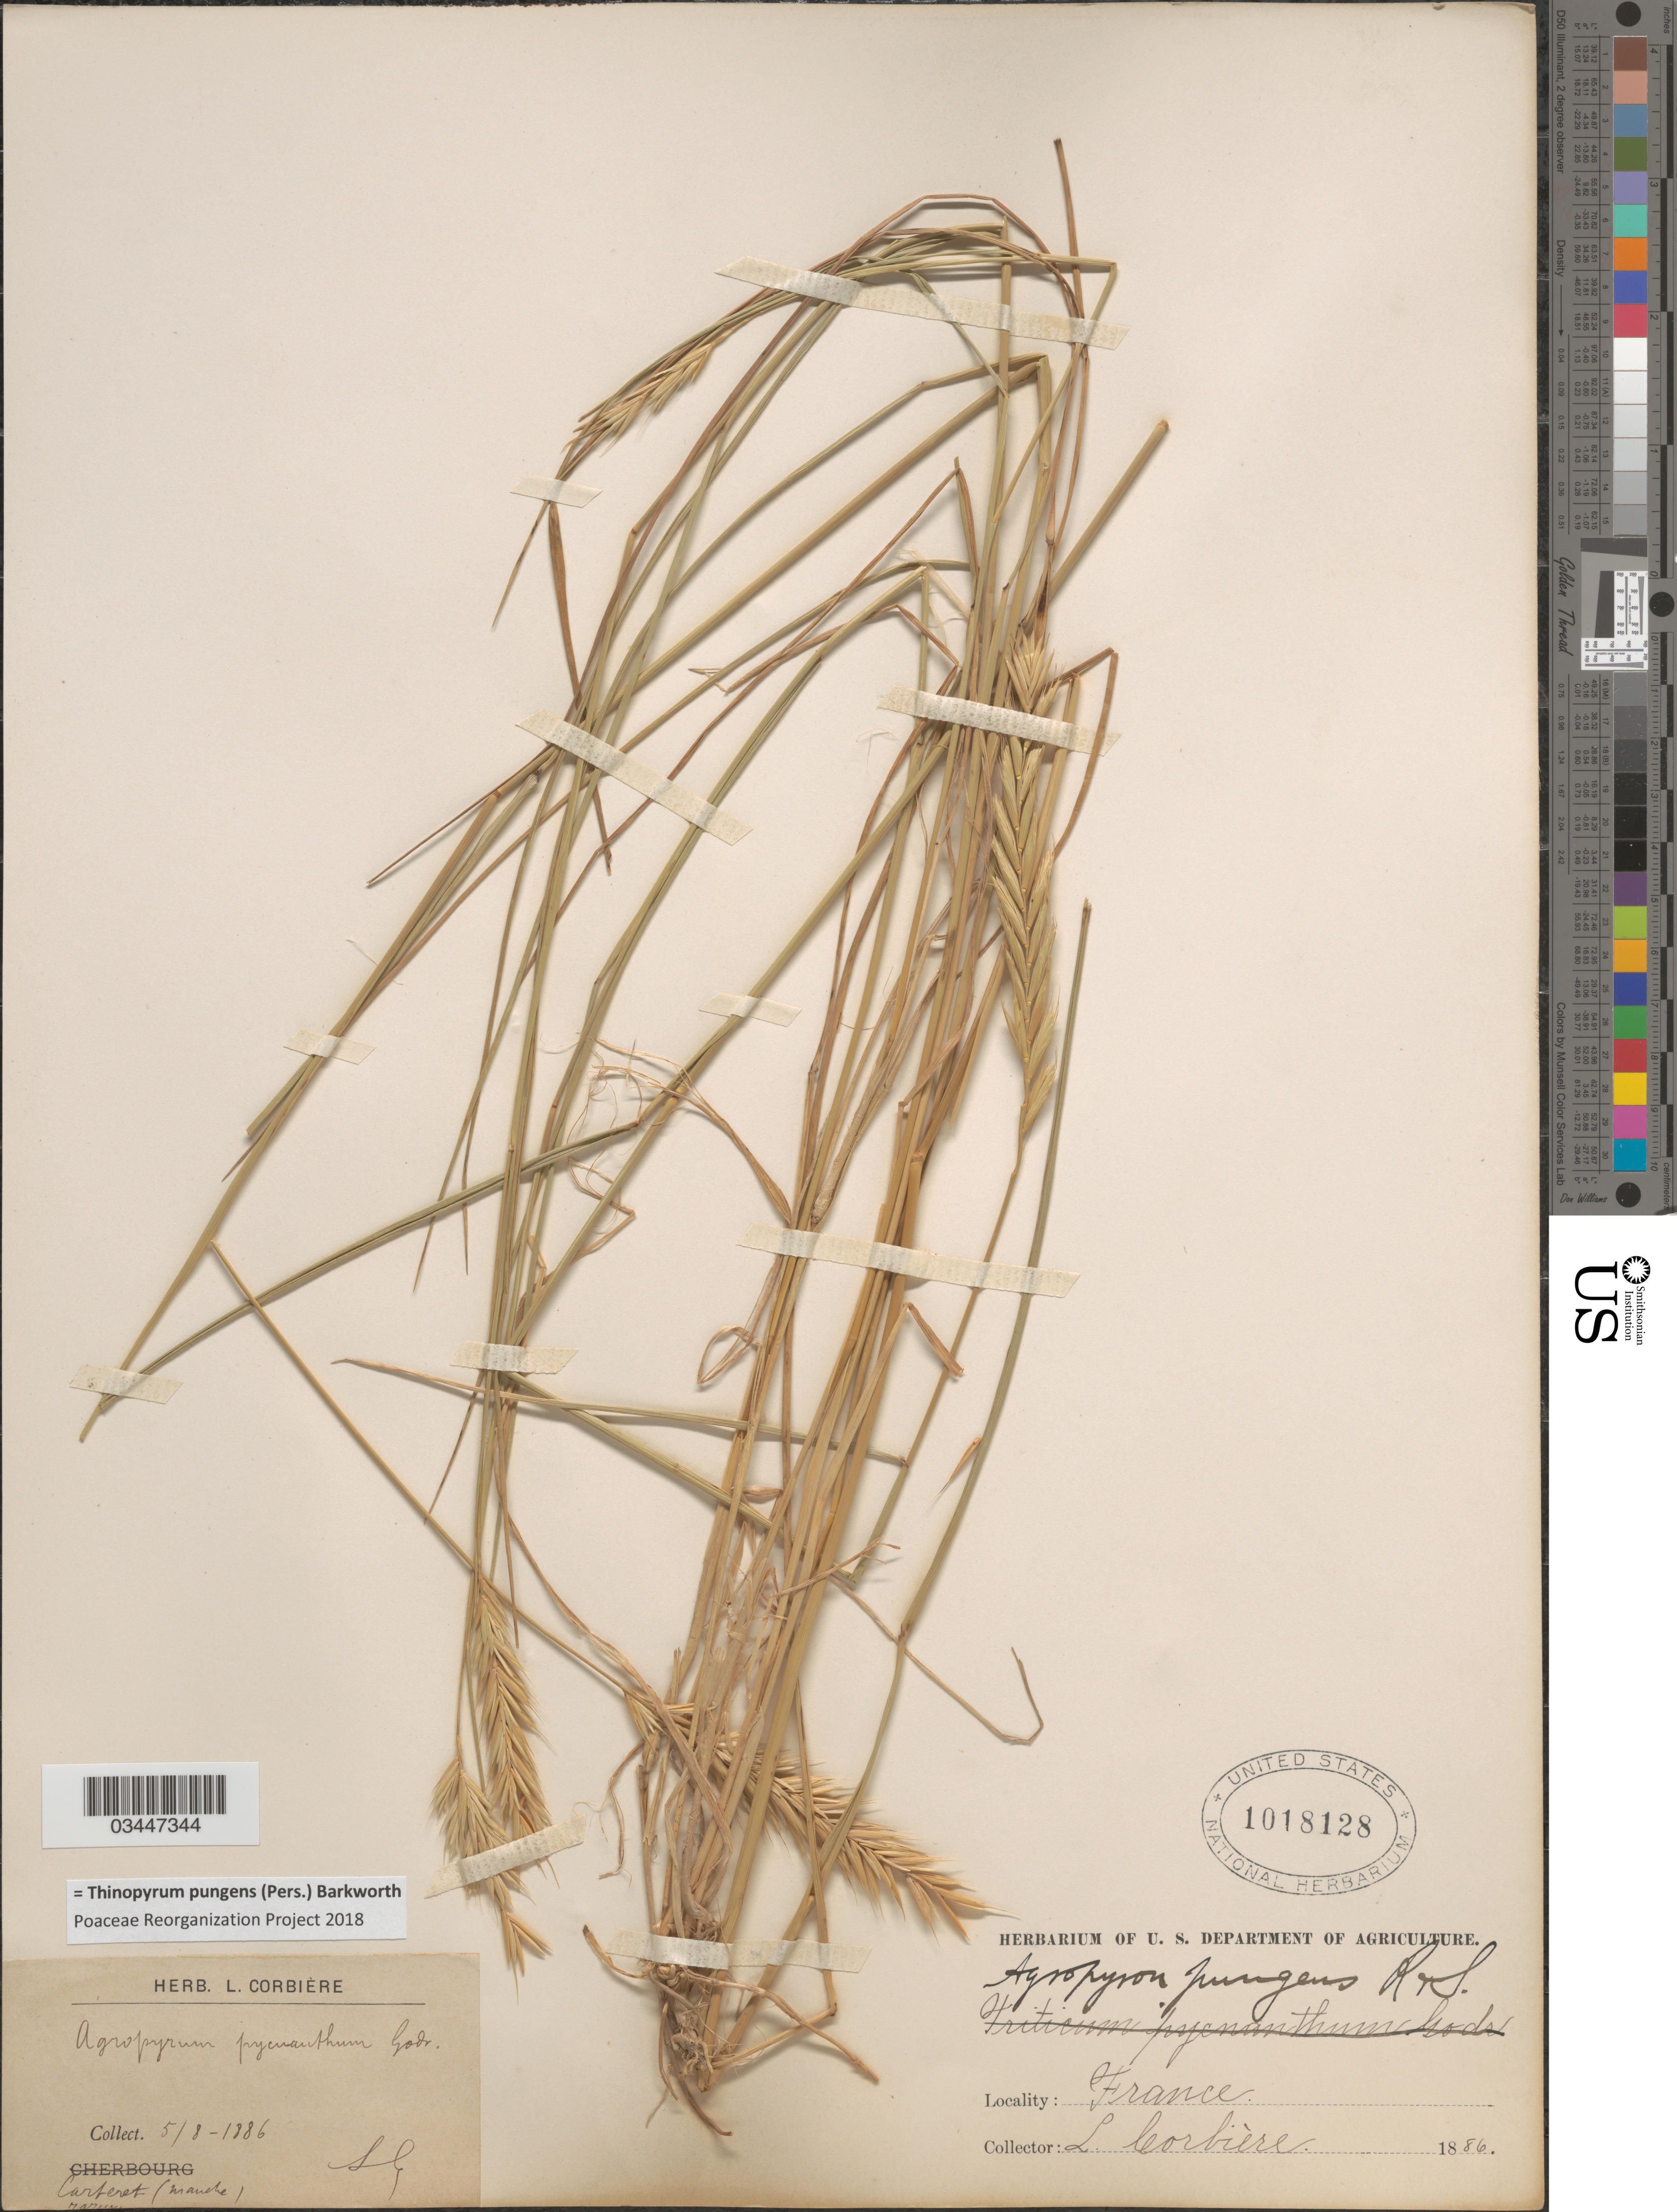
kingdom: Plantae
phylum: Tracheophyta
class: Liliopsida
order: Poales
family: Poaceae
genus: Thinopyrum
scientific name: Thinopyrum pungens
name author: (Pers.) Barkworth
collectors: L. Corbière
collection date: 1886-08-05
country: France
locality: Carteret (Manche).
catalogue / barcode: US 1018128